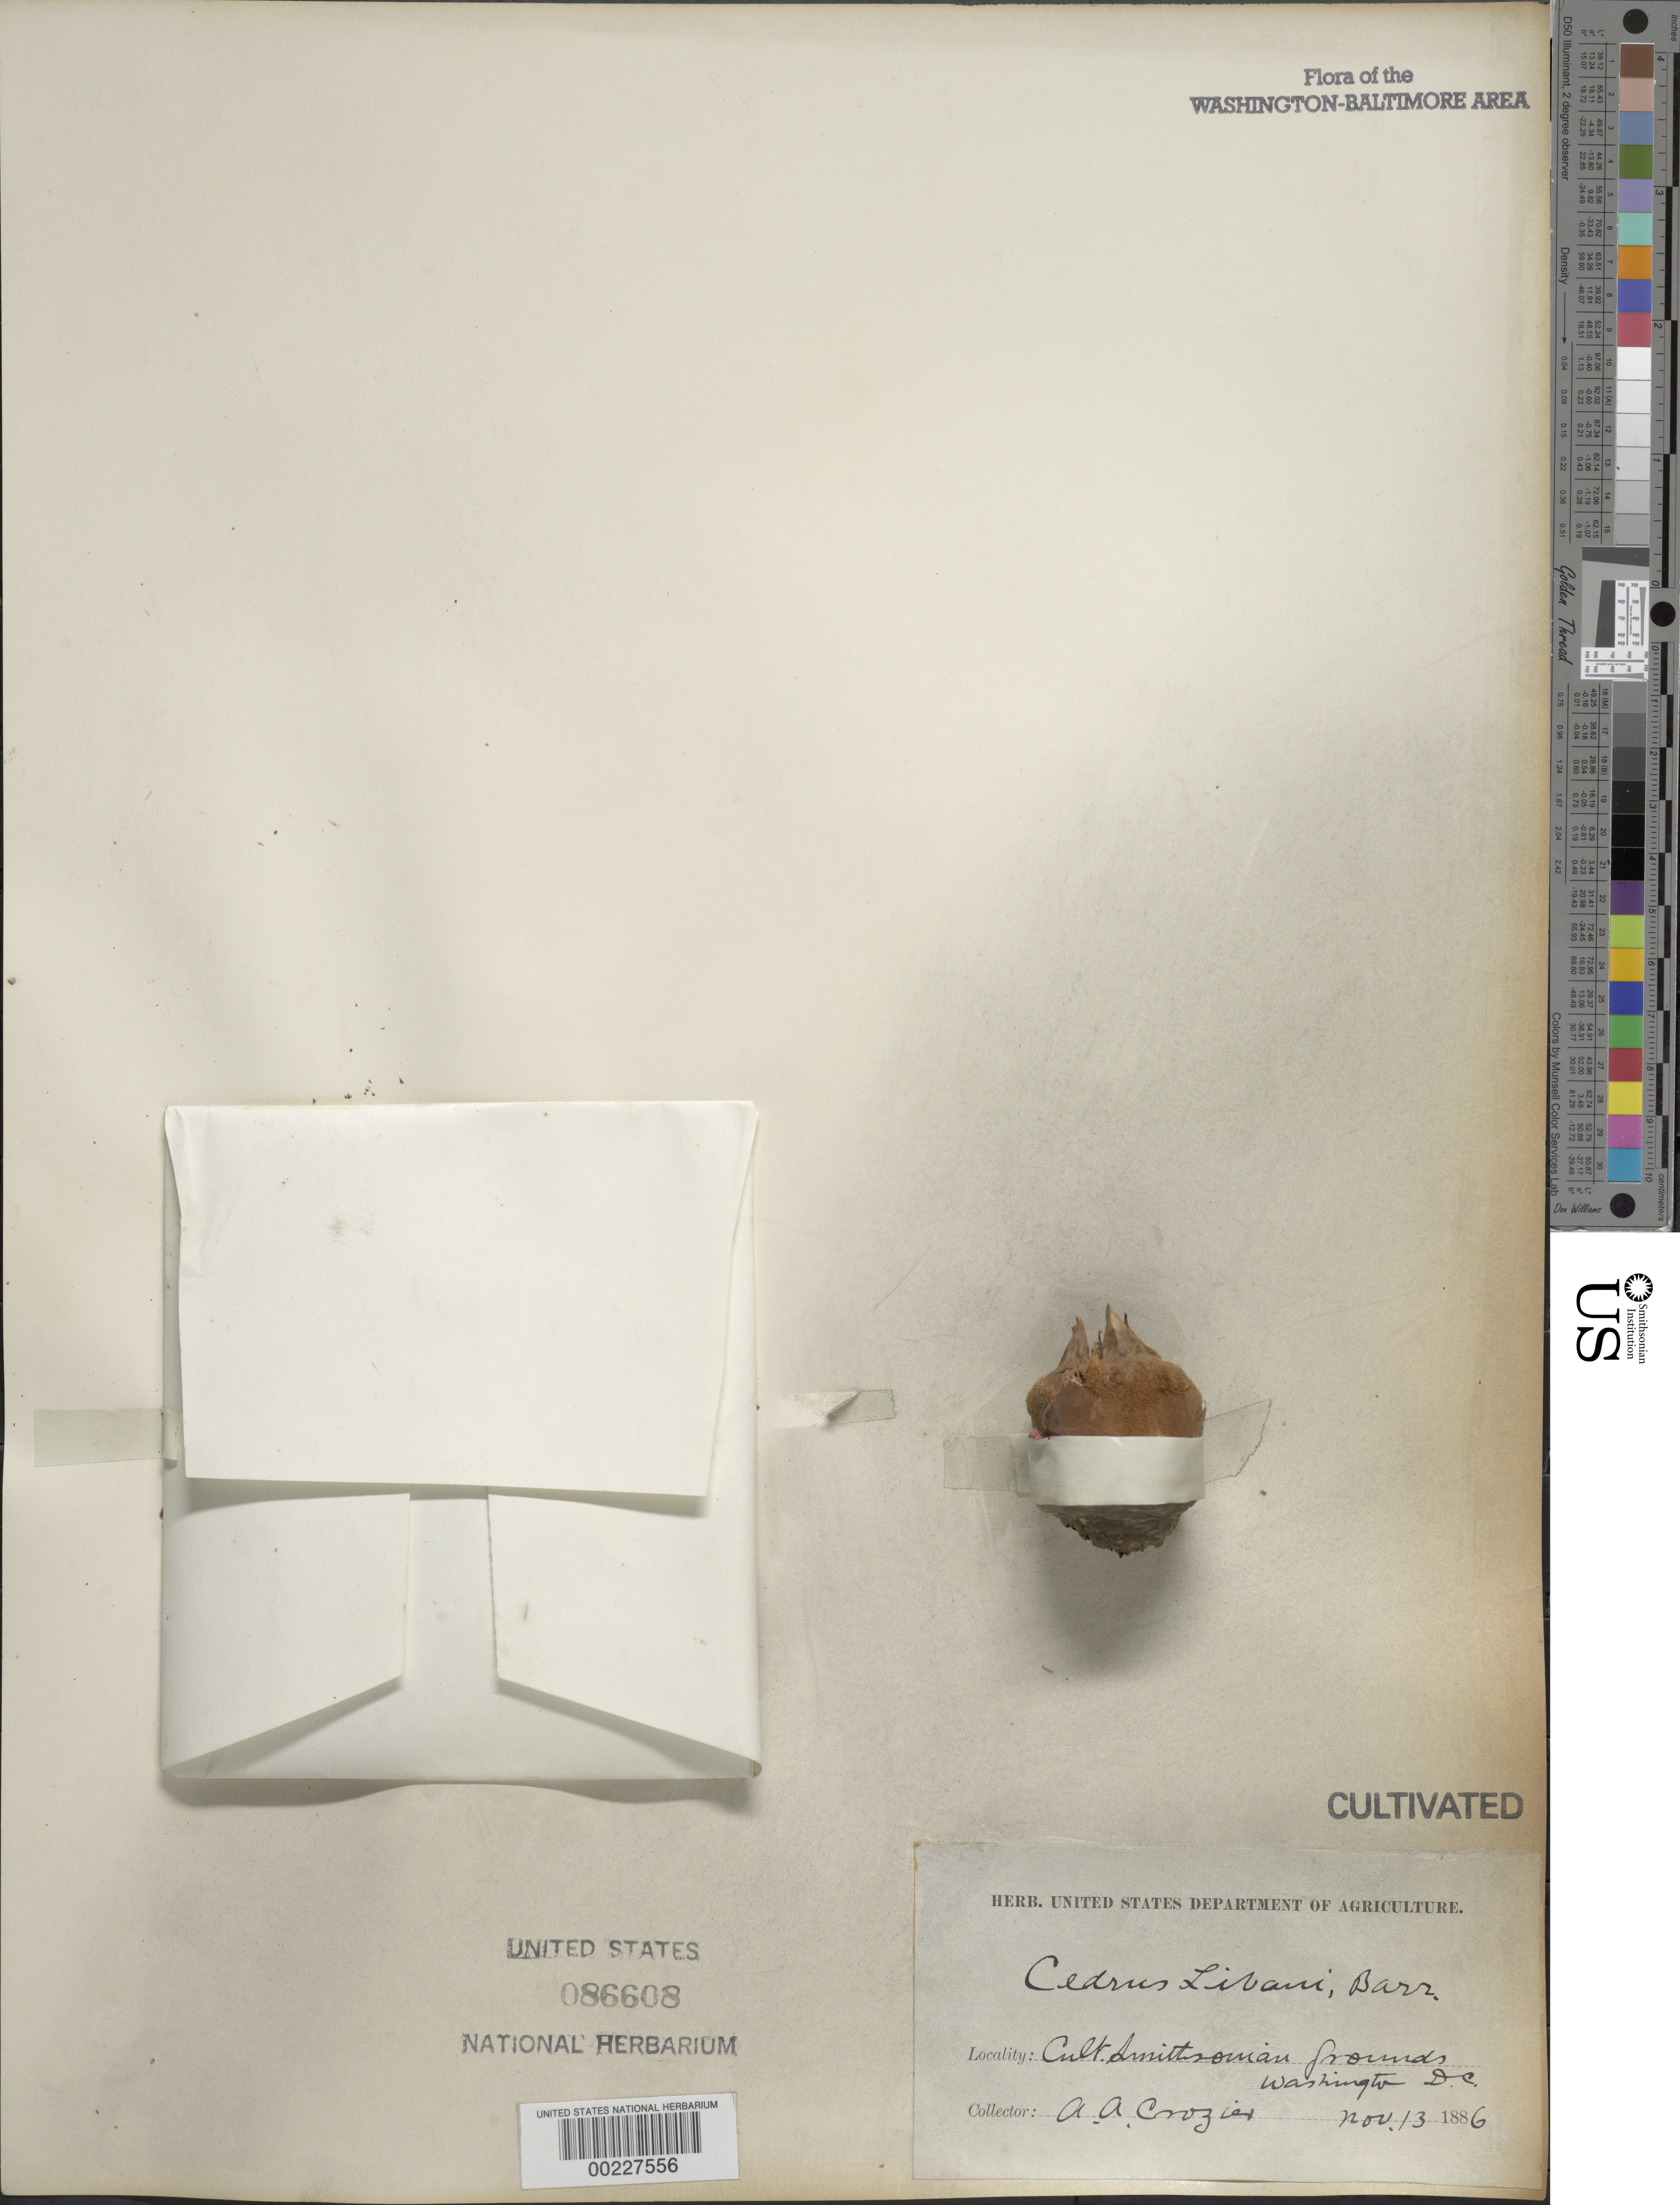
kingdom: Plantae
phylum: Tracheophyta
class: Pinopsida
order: Pinales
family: Pinaceae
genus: Cedrus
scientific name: Cedrus libani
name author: A. Rich.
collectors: A. Crozier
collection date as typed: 13 Nov 1886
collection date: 1886-11-13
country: United States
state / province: District of Columbia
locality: Smithsonian grounds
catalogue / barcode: US 86608